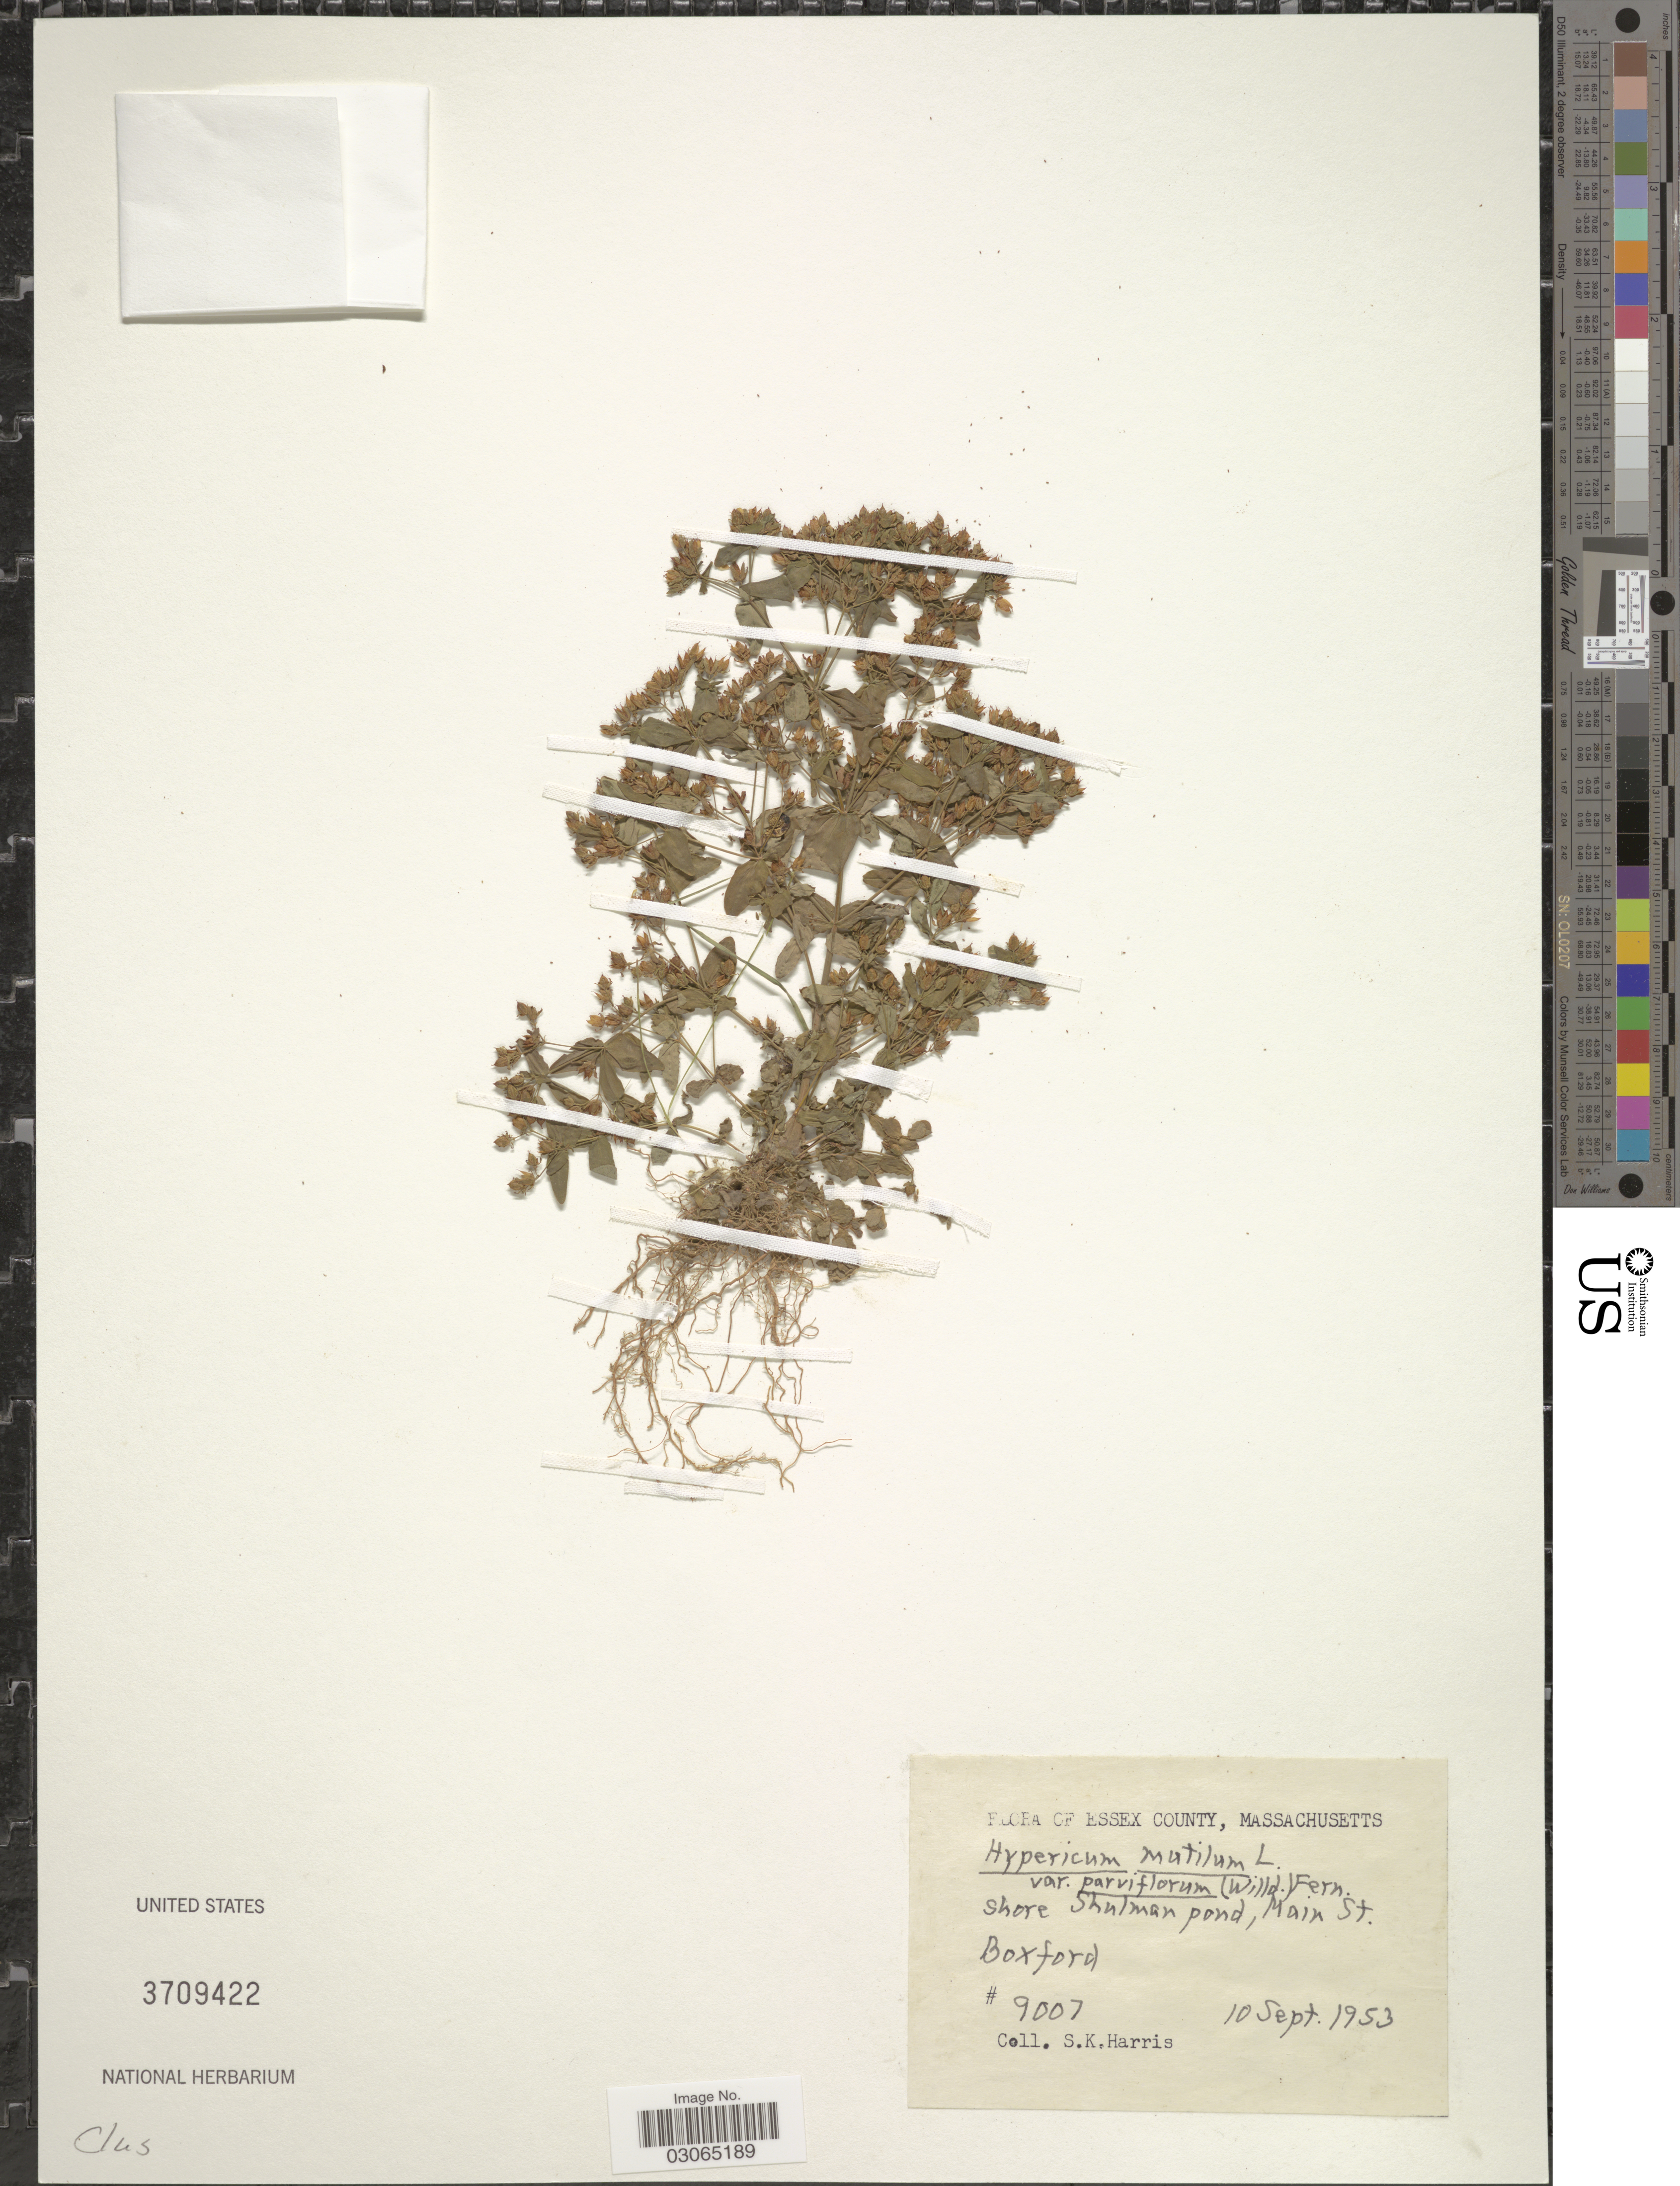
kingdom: Plantae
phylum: Tracheophyta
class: Magnoliopsida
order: Malpighiales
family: Hypericaceae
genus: Hypericum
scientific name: Hypericum mutilum var. parviflorum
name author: Fernald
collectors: S. K. Harris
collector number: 9007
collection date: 1953-09-10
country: United States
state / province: Massachusetts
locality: Essex county. Shore Shulman pond, Main St. Boxford.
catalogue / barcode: US 3709422